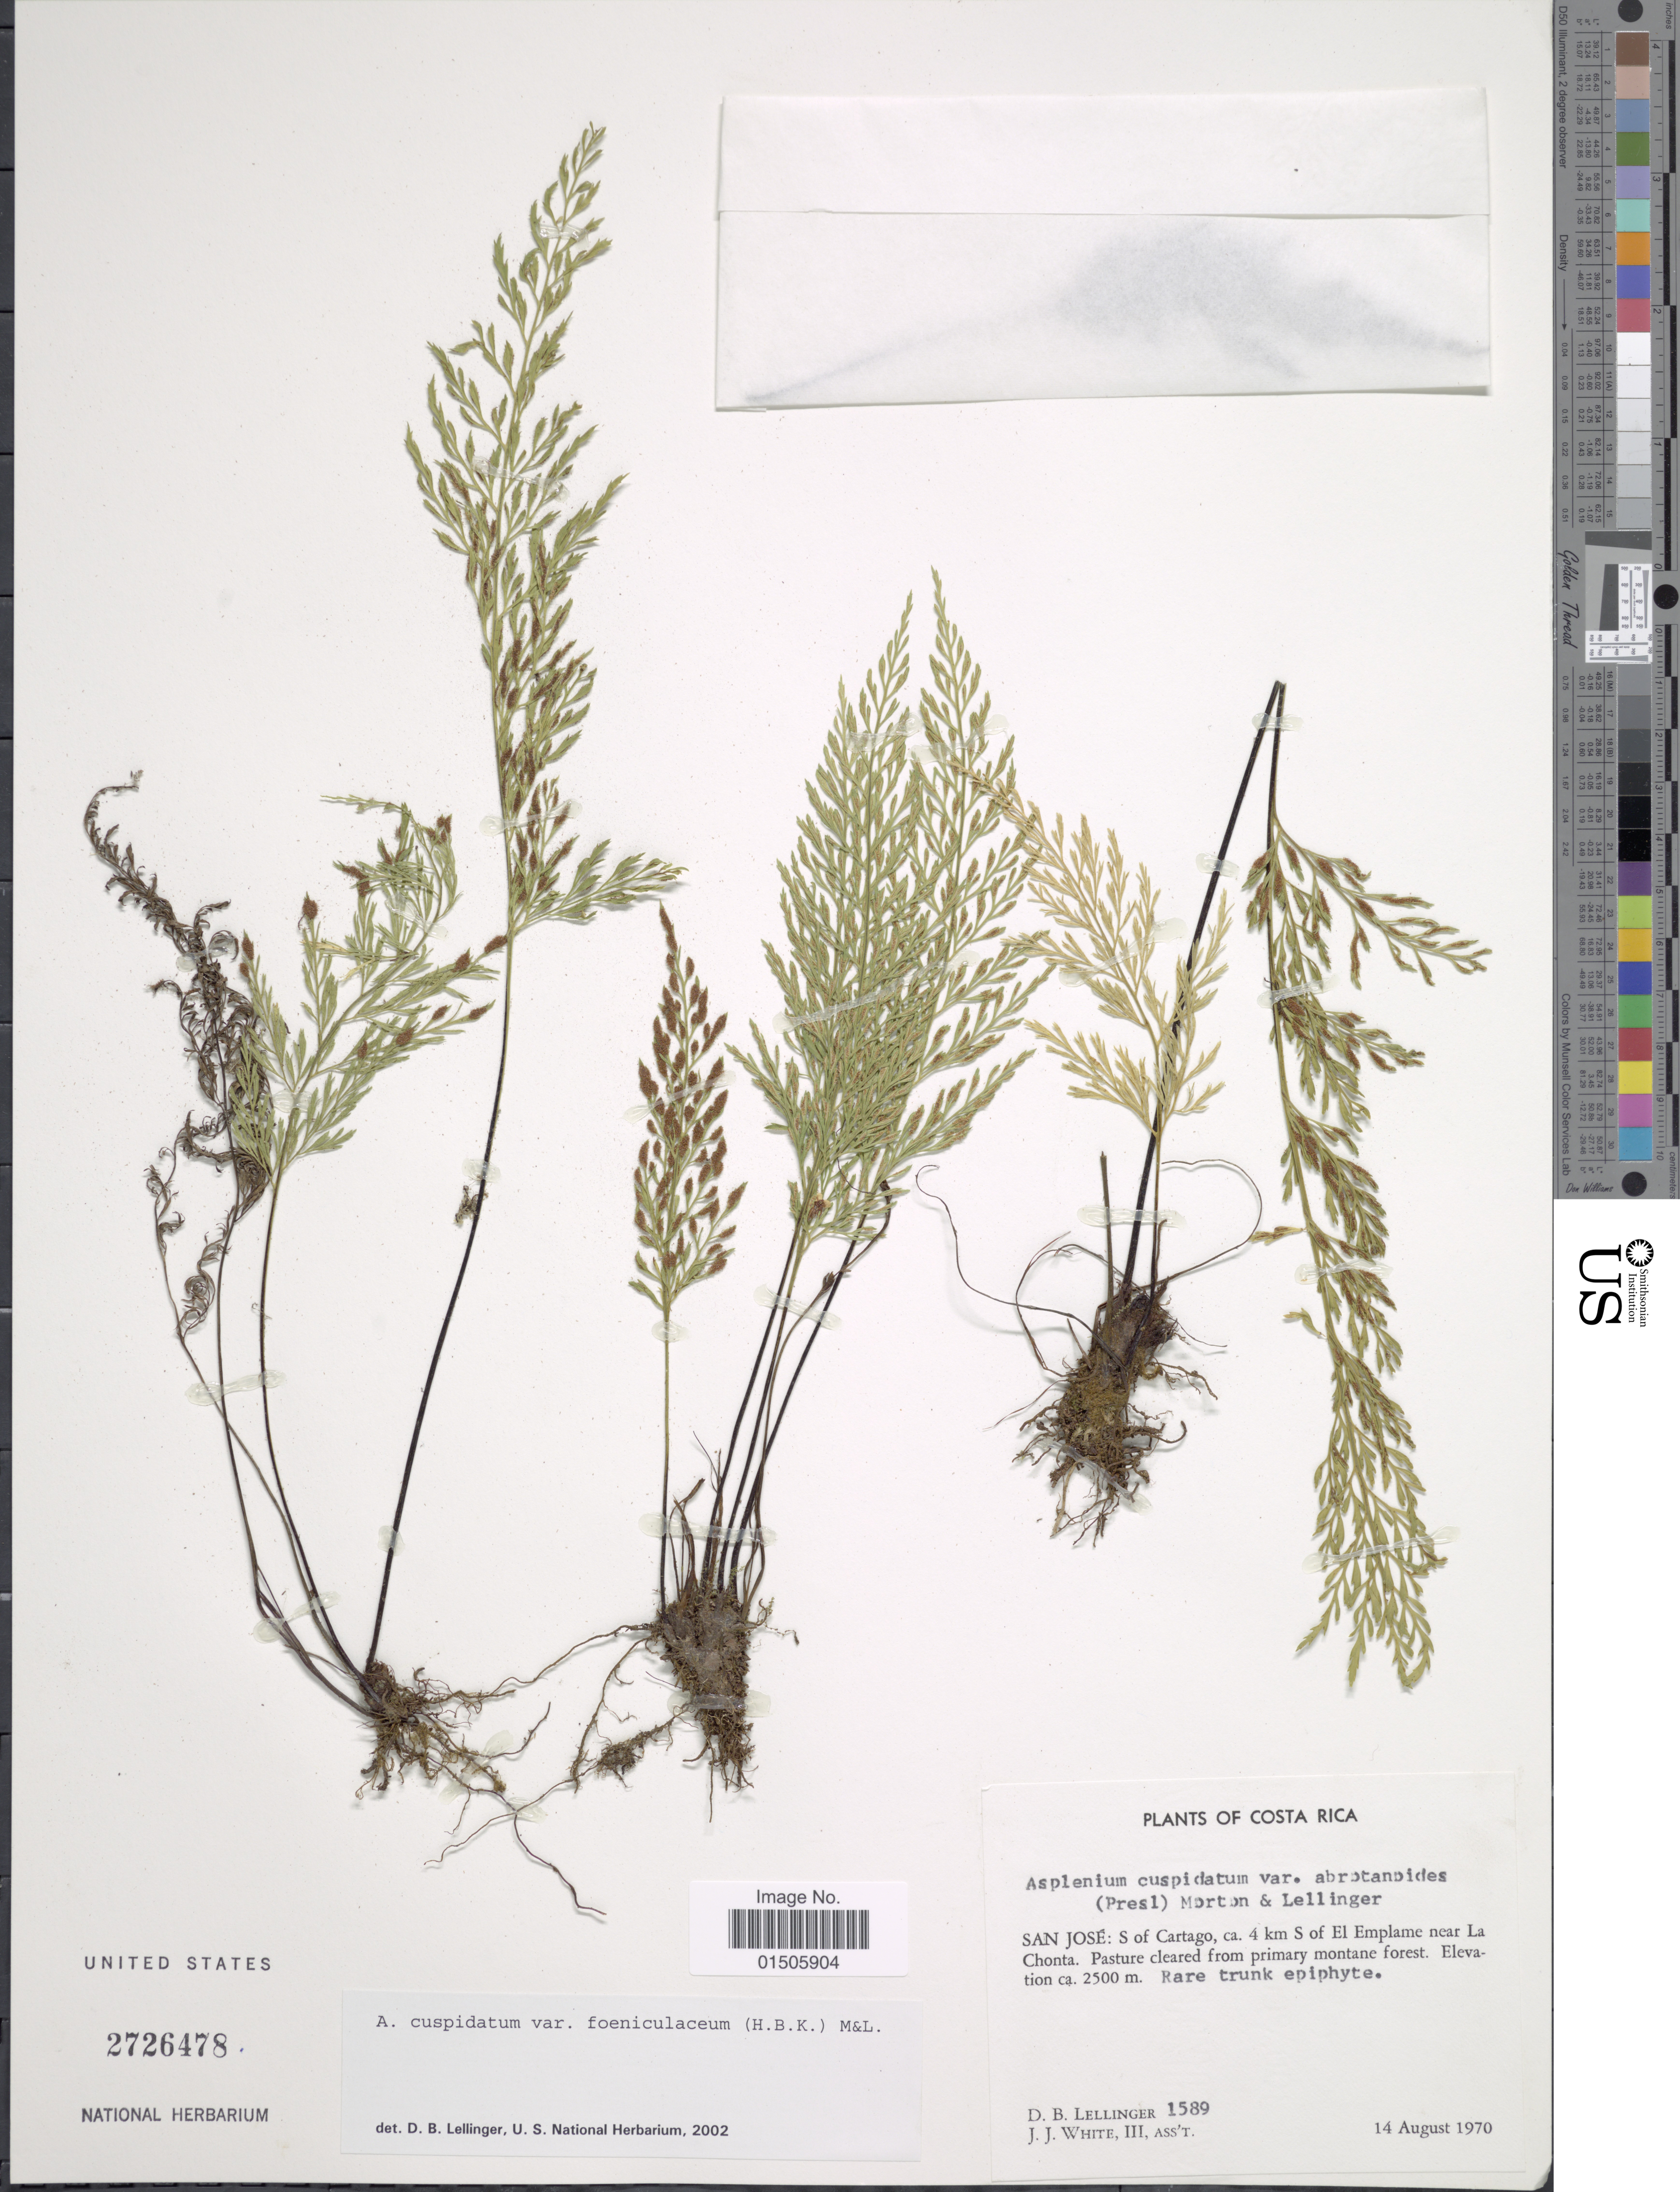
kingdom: Plantae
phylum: Tracheophyta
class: Polypodiopsida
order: Polypodiales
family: Aspleniaceae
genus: Asplenium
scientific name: Asplenium cuspidatum var. foeniculaceum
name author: (Kunth) C.V. Morton & Lellinger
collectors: D. B. Lellinger & J. J. White III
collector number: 1589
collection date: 1970-08-14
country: Costa Rica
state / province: San José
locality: S of Cartago, ca 4 km S of El Emplame near La Chonta. Pasture cleared from primary montane forest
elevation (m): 2500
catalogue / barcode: US 2726478